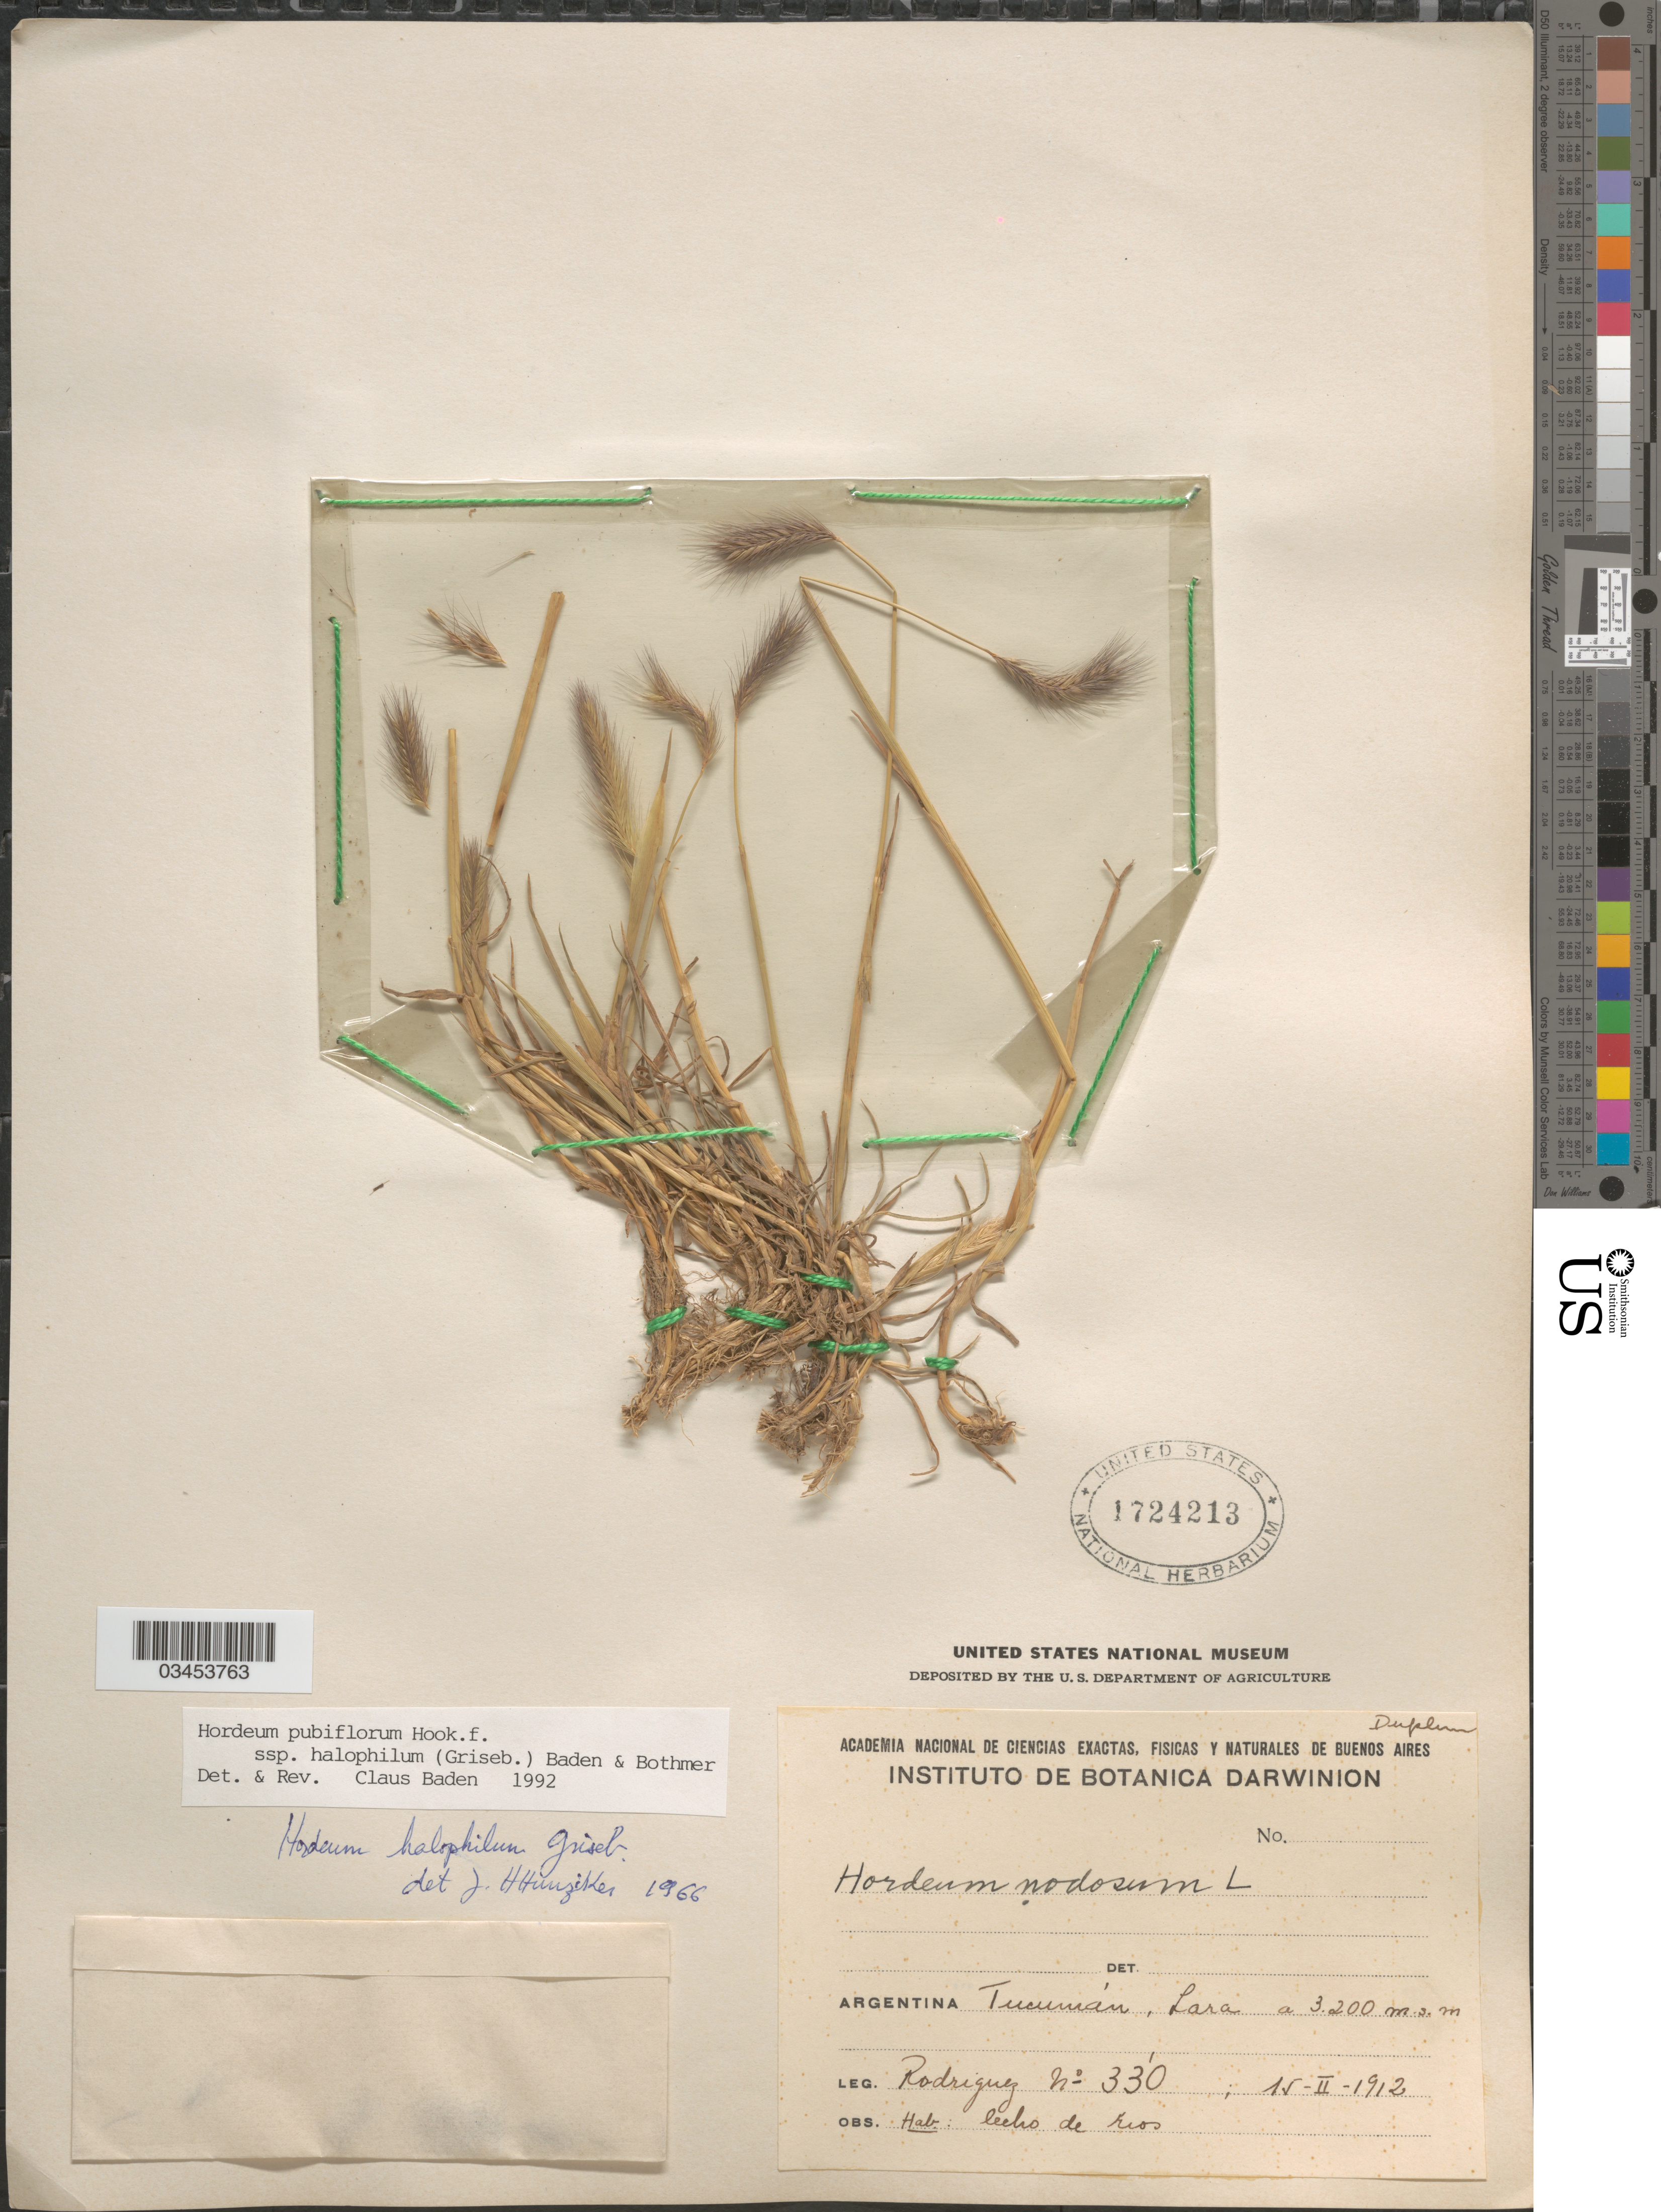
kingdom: Plantae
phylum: Tracheophyta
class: Liliopsida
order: Poales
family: Poaceae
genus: Hordeum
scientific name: Hordeum pubiflorum subsp. halophilum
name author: Hook. f.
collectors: Rodriguez, --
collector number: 330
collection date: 1912-02-15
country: Argentina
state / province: Tucuman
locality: Lara.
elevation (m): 3200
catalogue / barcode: US 1724213